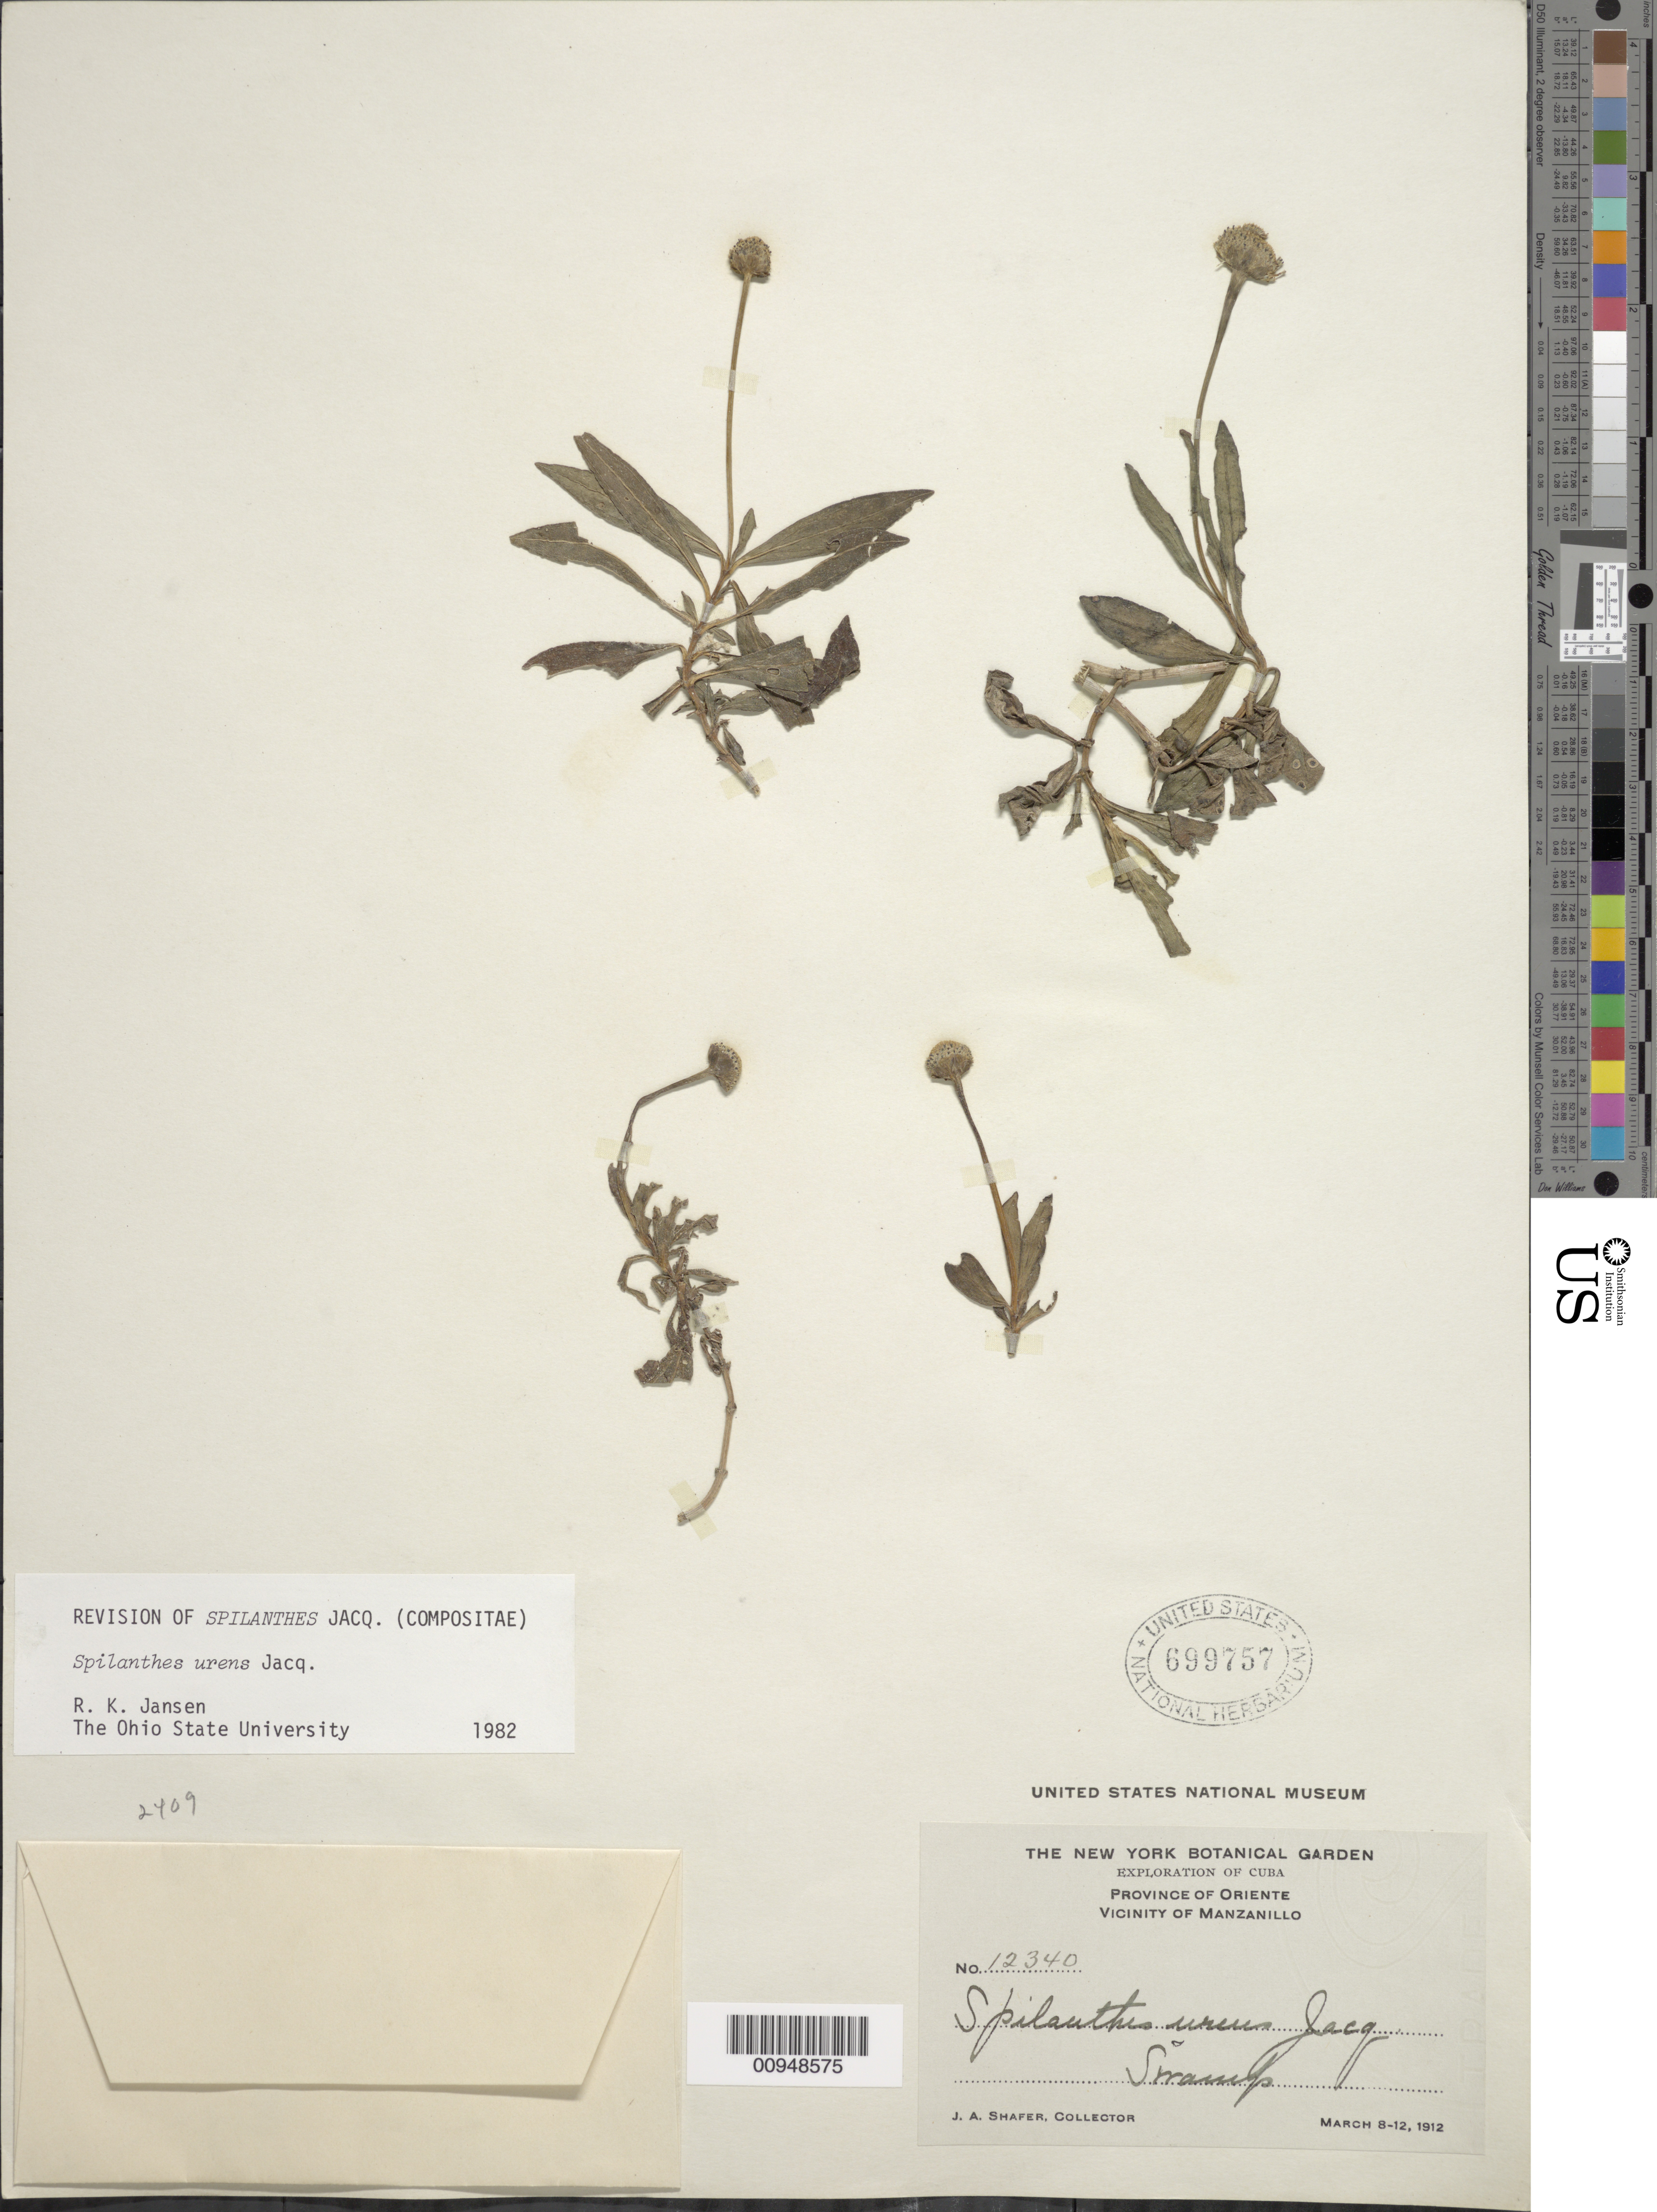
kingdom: Plantae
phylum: Tracheophyta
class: Magnoliopsida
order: Asterales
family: Asteraceae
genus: Spilanthes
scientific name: Spilanthes urens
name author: Jacq.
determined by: Jansen, R. K.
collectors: J. A. Shafer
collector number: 12340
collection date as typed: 08 Mar 1912 to 12 Mar 1912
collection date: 1912-03-08/1912-03-12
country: Cuba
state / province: Oriente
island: Cuba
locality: Vicinity of Manzanillo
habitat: Swamp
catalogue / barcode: US 699757